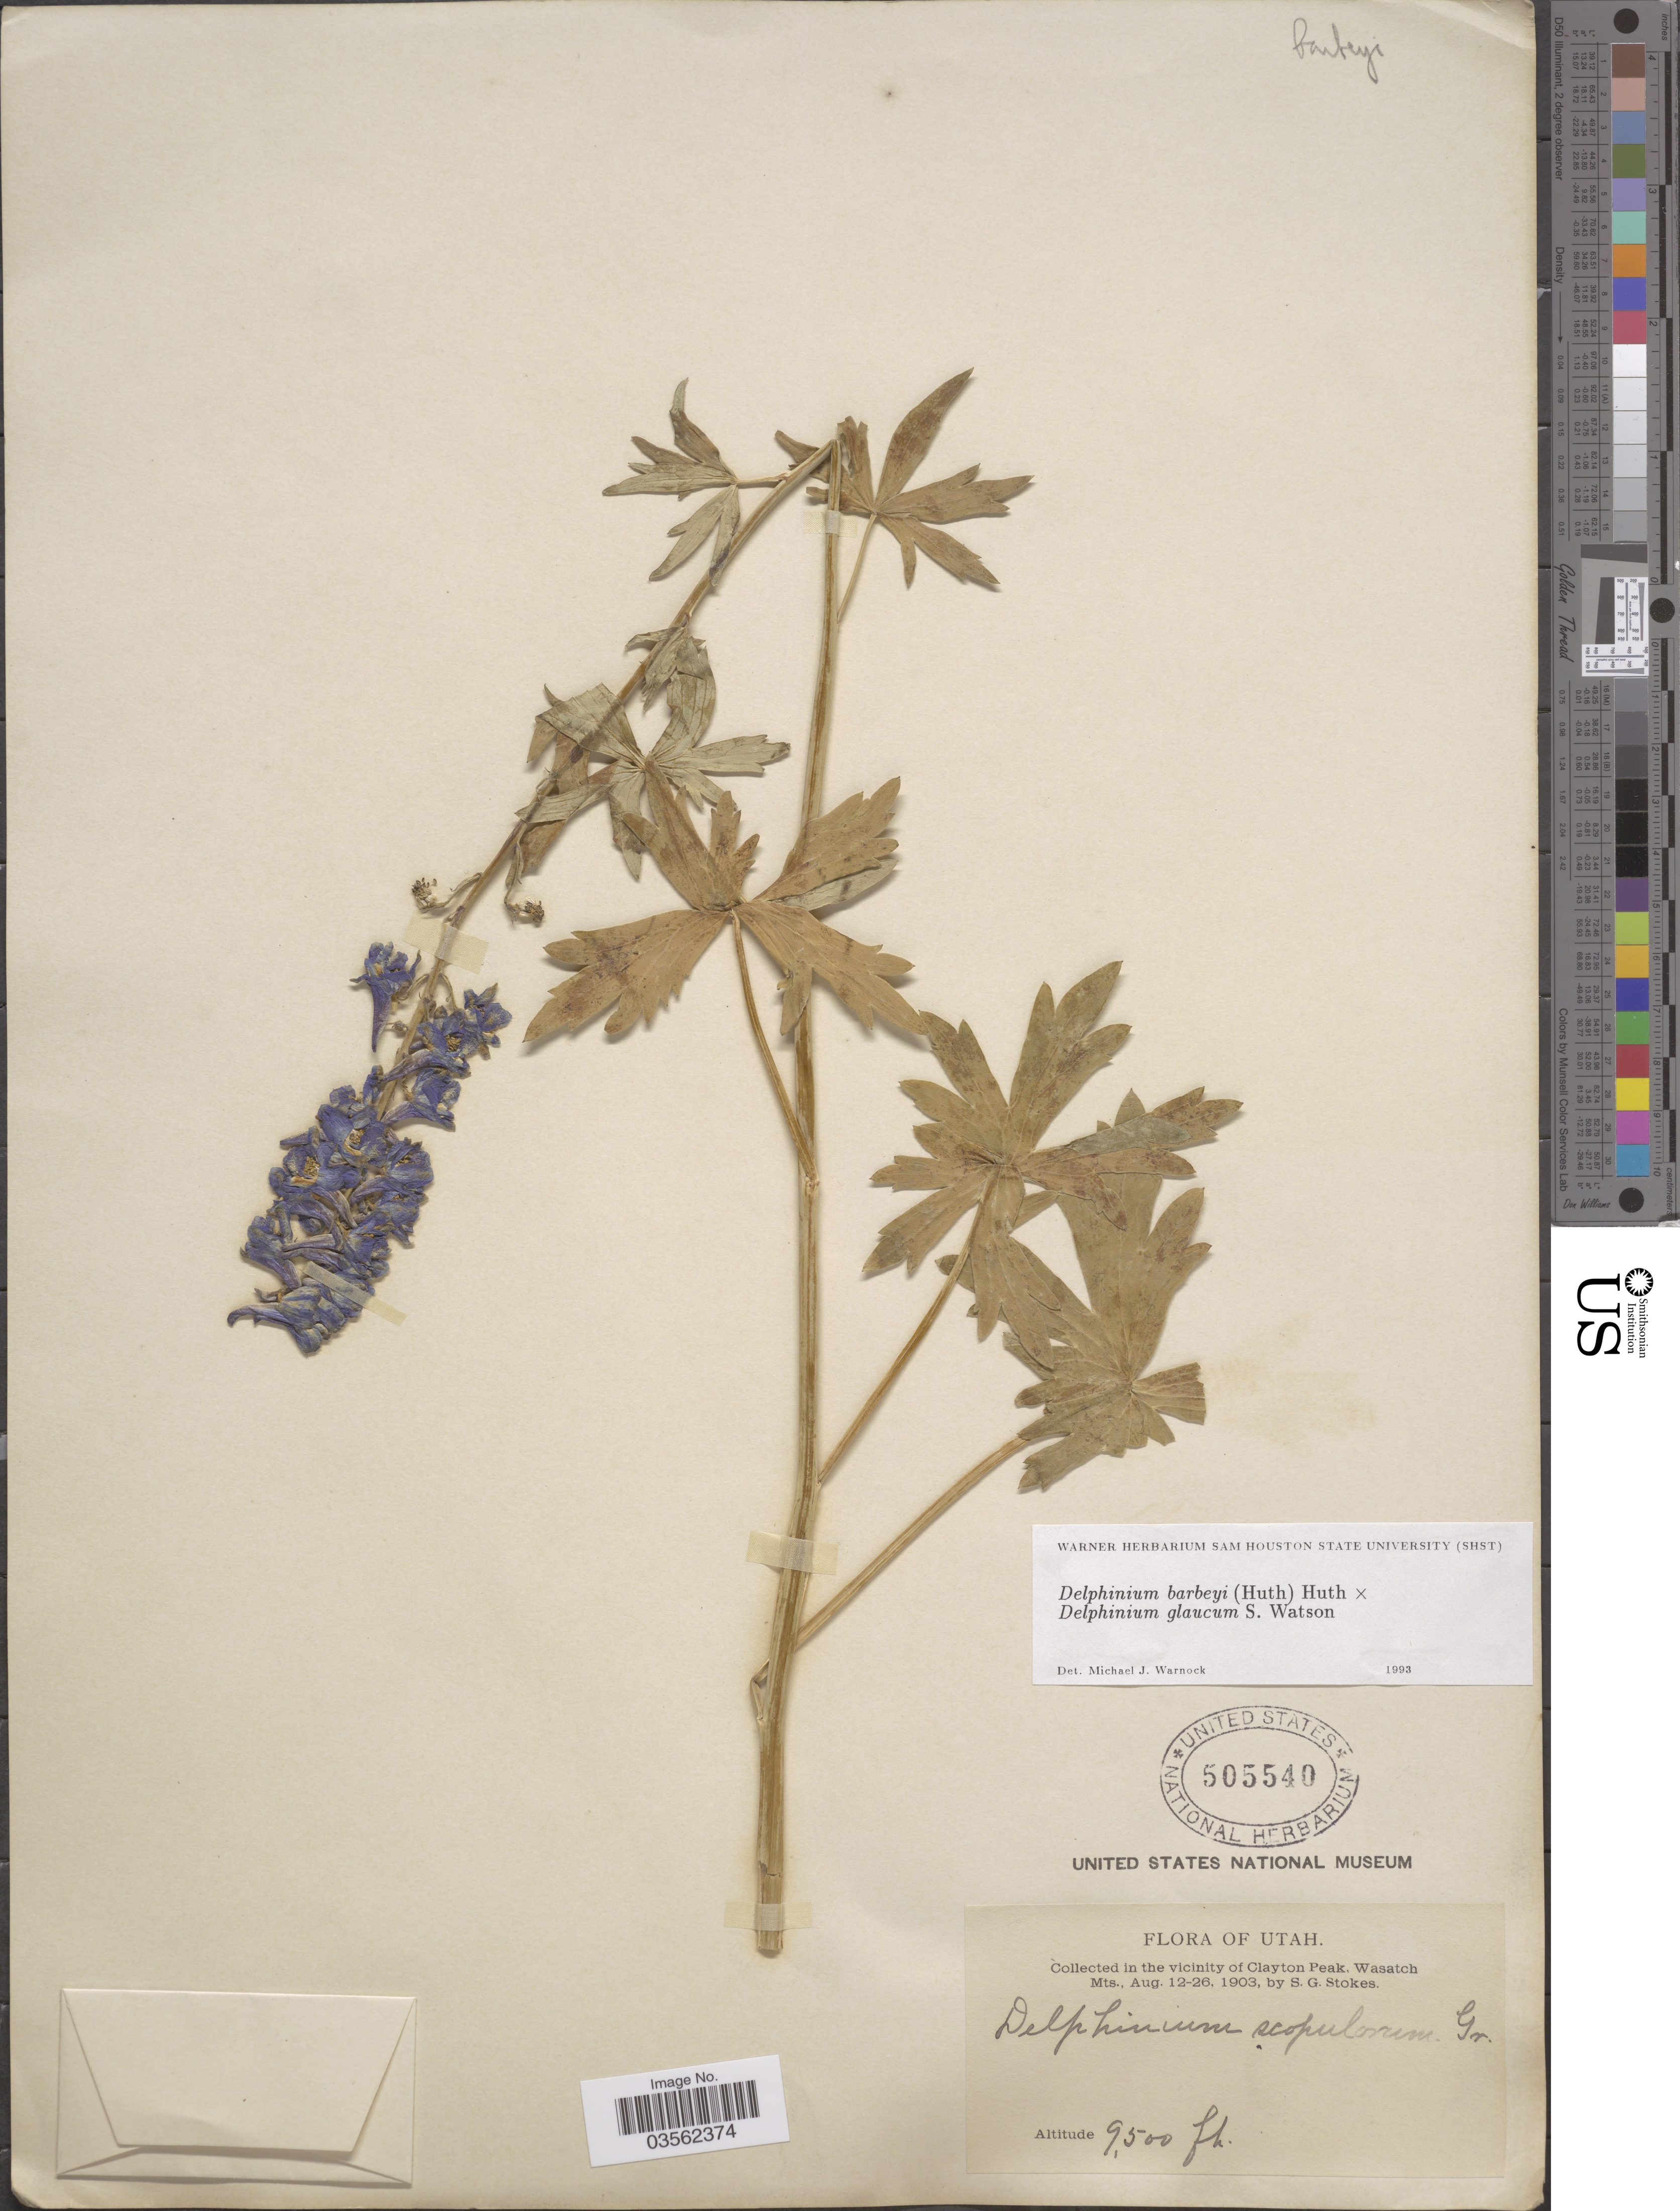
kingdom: Plantae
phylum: Tracheophyta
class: Magnoliopsida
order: Ranunculales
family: Ranunculaceae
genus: Delphinium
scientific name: Delphinium barbeyi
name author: (Huth) Huth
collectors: S. G. Stokes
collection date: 1903-08-12/1903-08-26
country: United States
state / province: Utah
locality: Vicinity of Clayton Peak, Wasatch Mts.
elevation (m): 2896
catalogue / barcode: US 505540